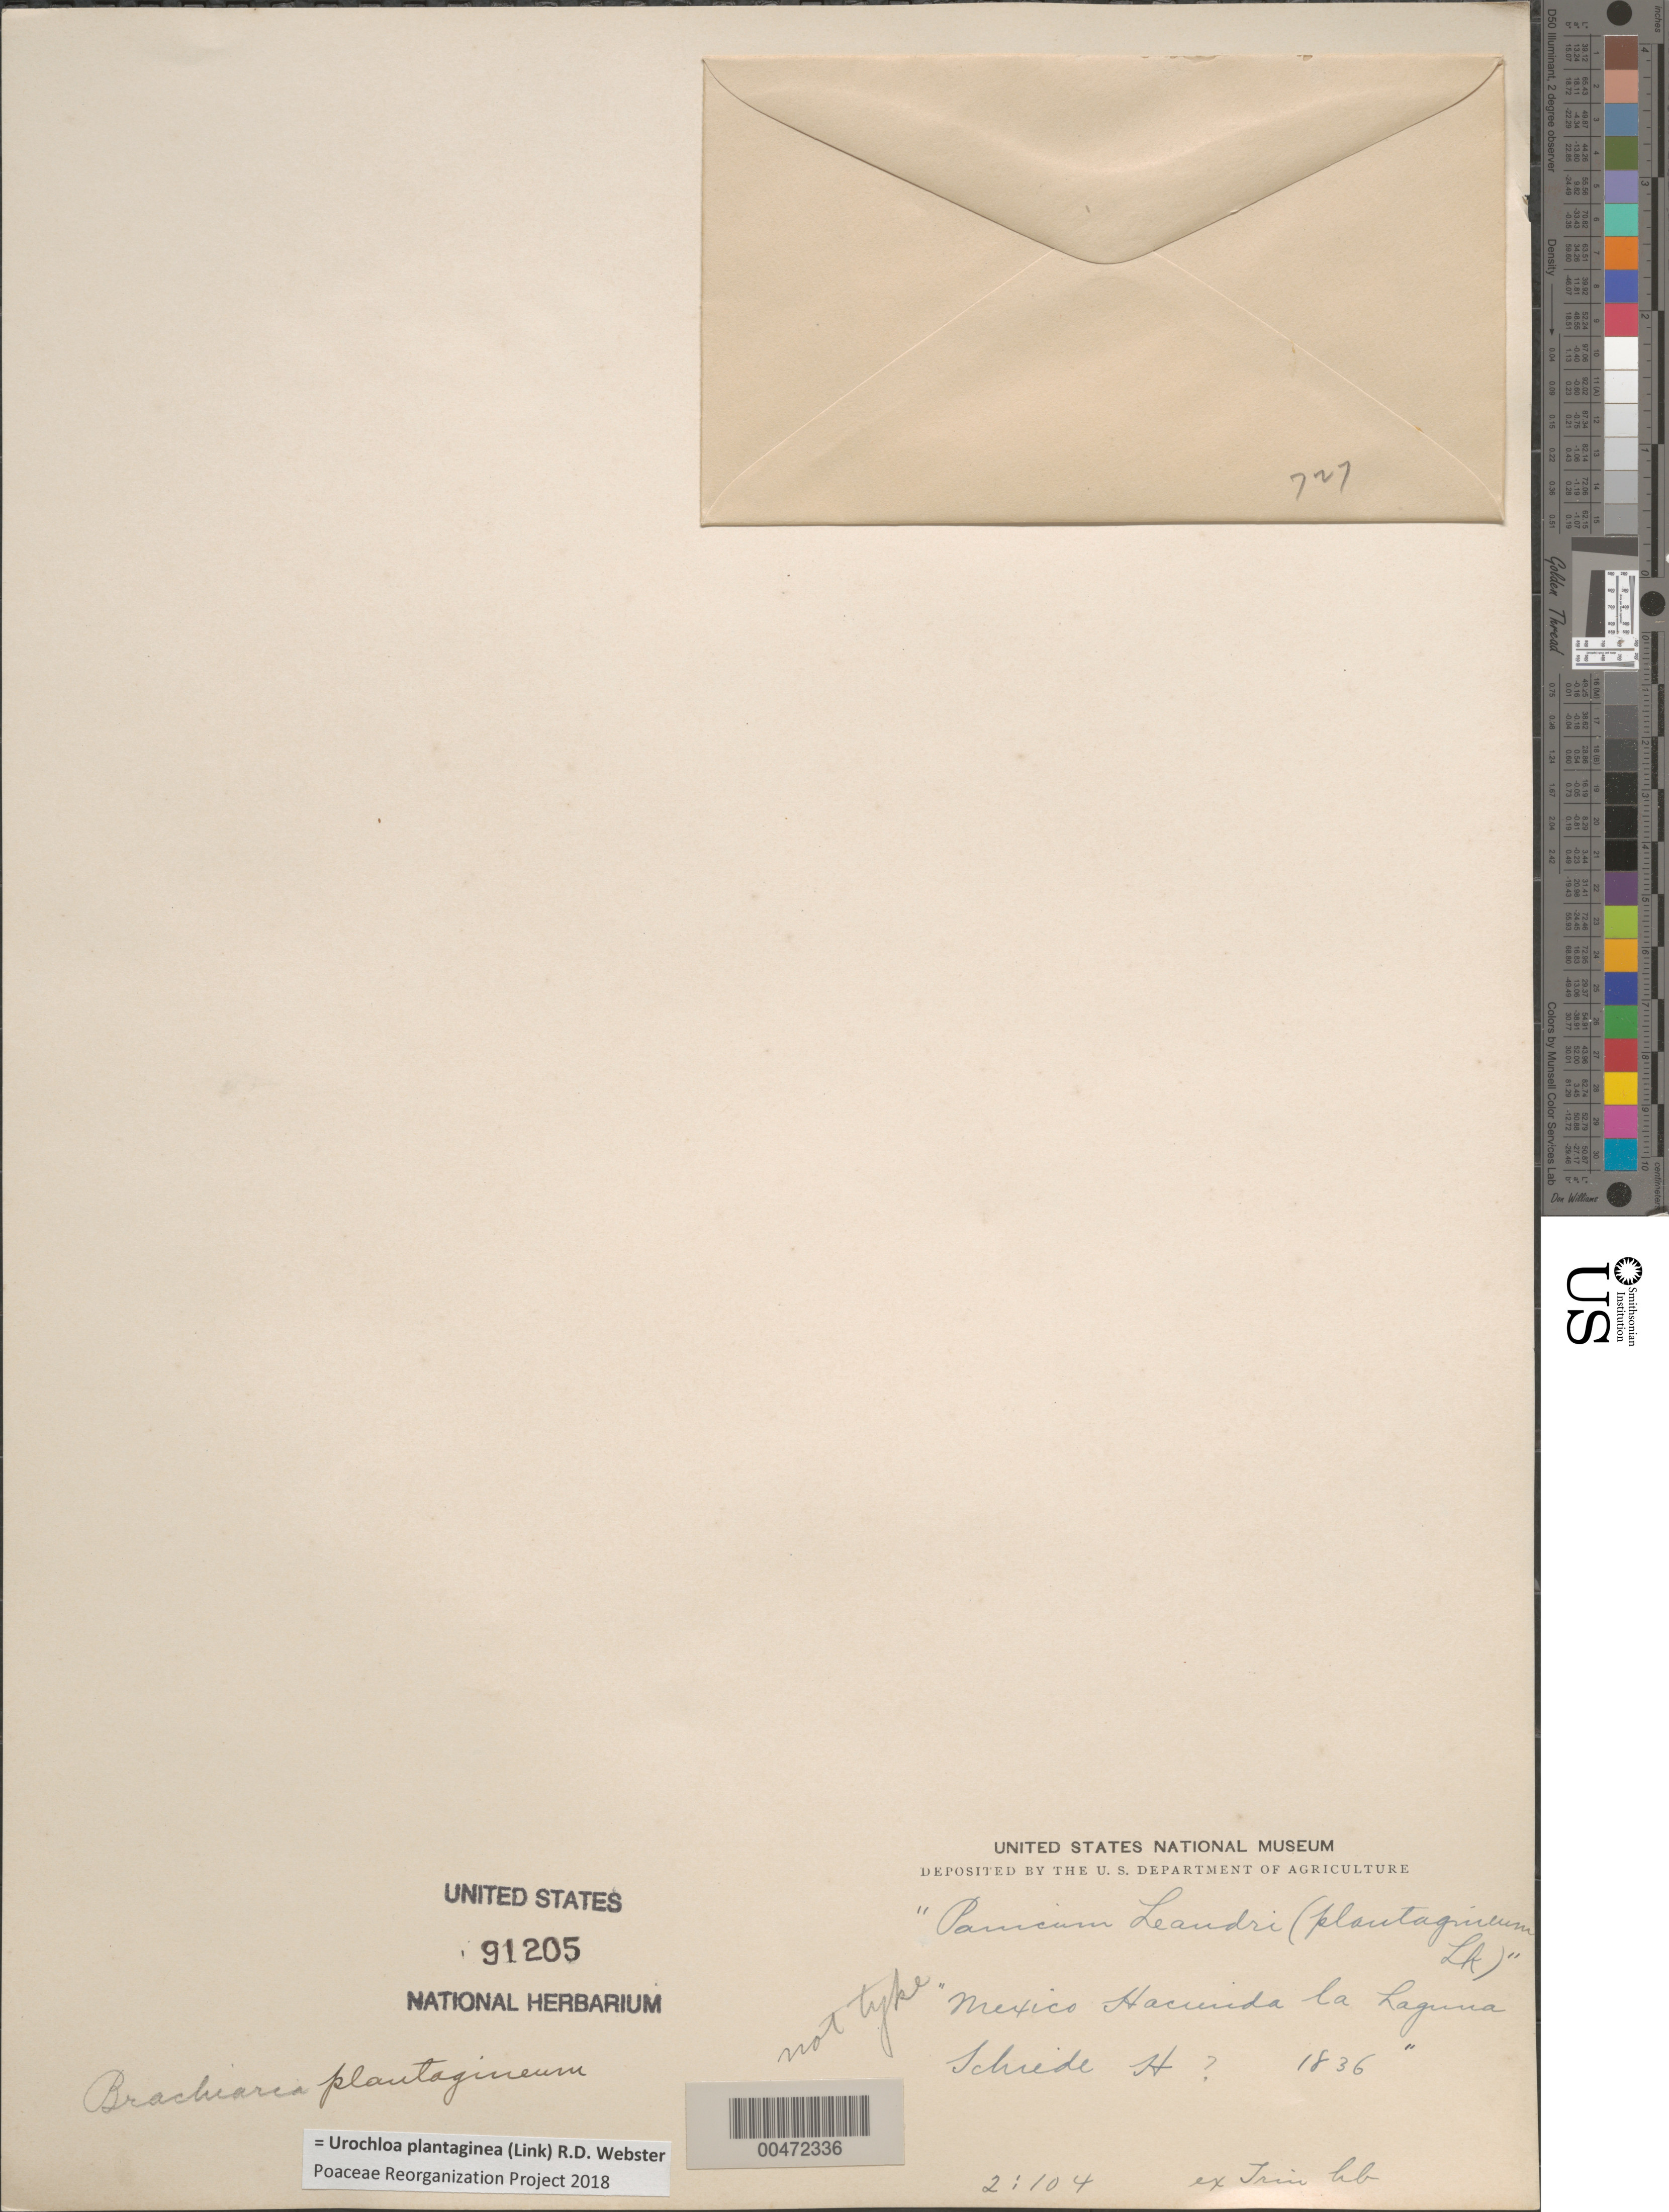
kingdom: Plantae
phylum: Tracheophyta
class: Liliopsida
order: Poales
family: Poaceae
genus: Urochloa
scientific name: Urochloa plantiginea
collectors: -. Scheide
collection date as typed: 1836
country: Mexico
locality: Hacienda la Laguna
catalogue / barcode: US 91205